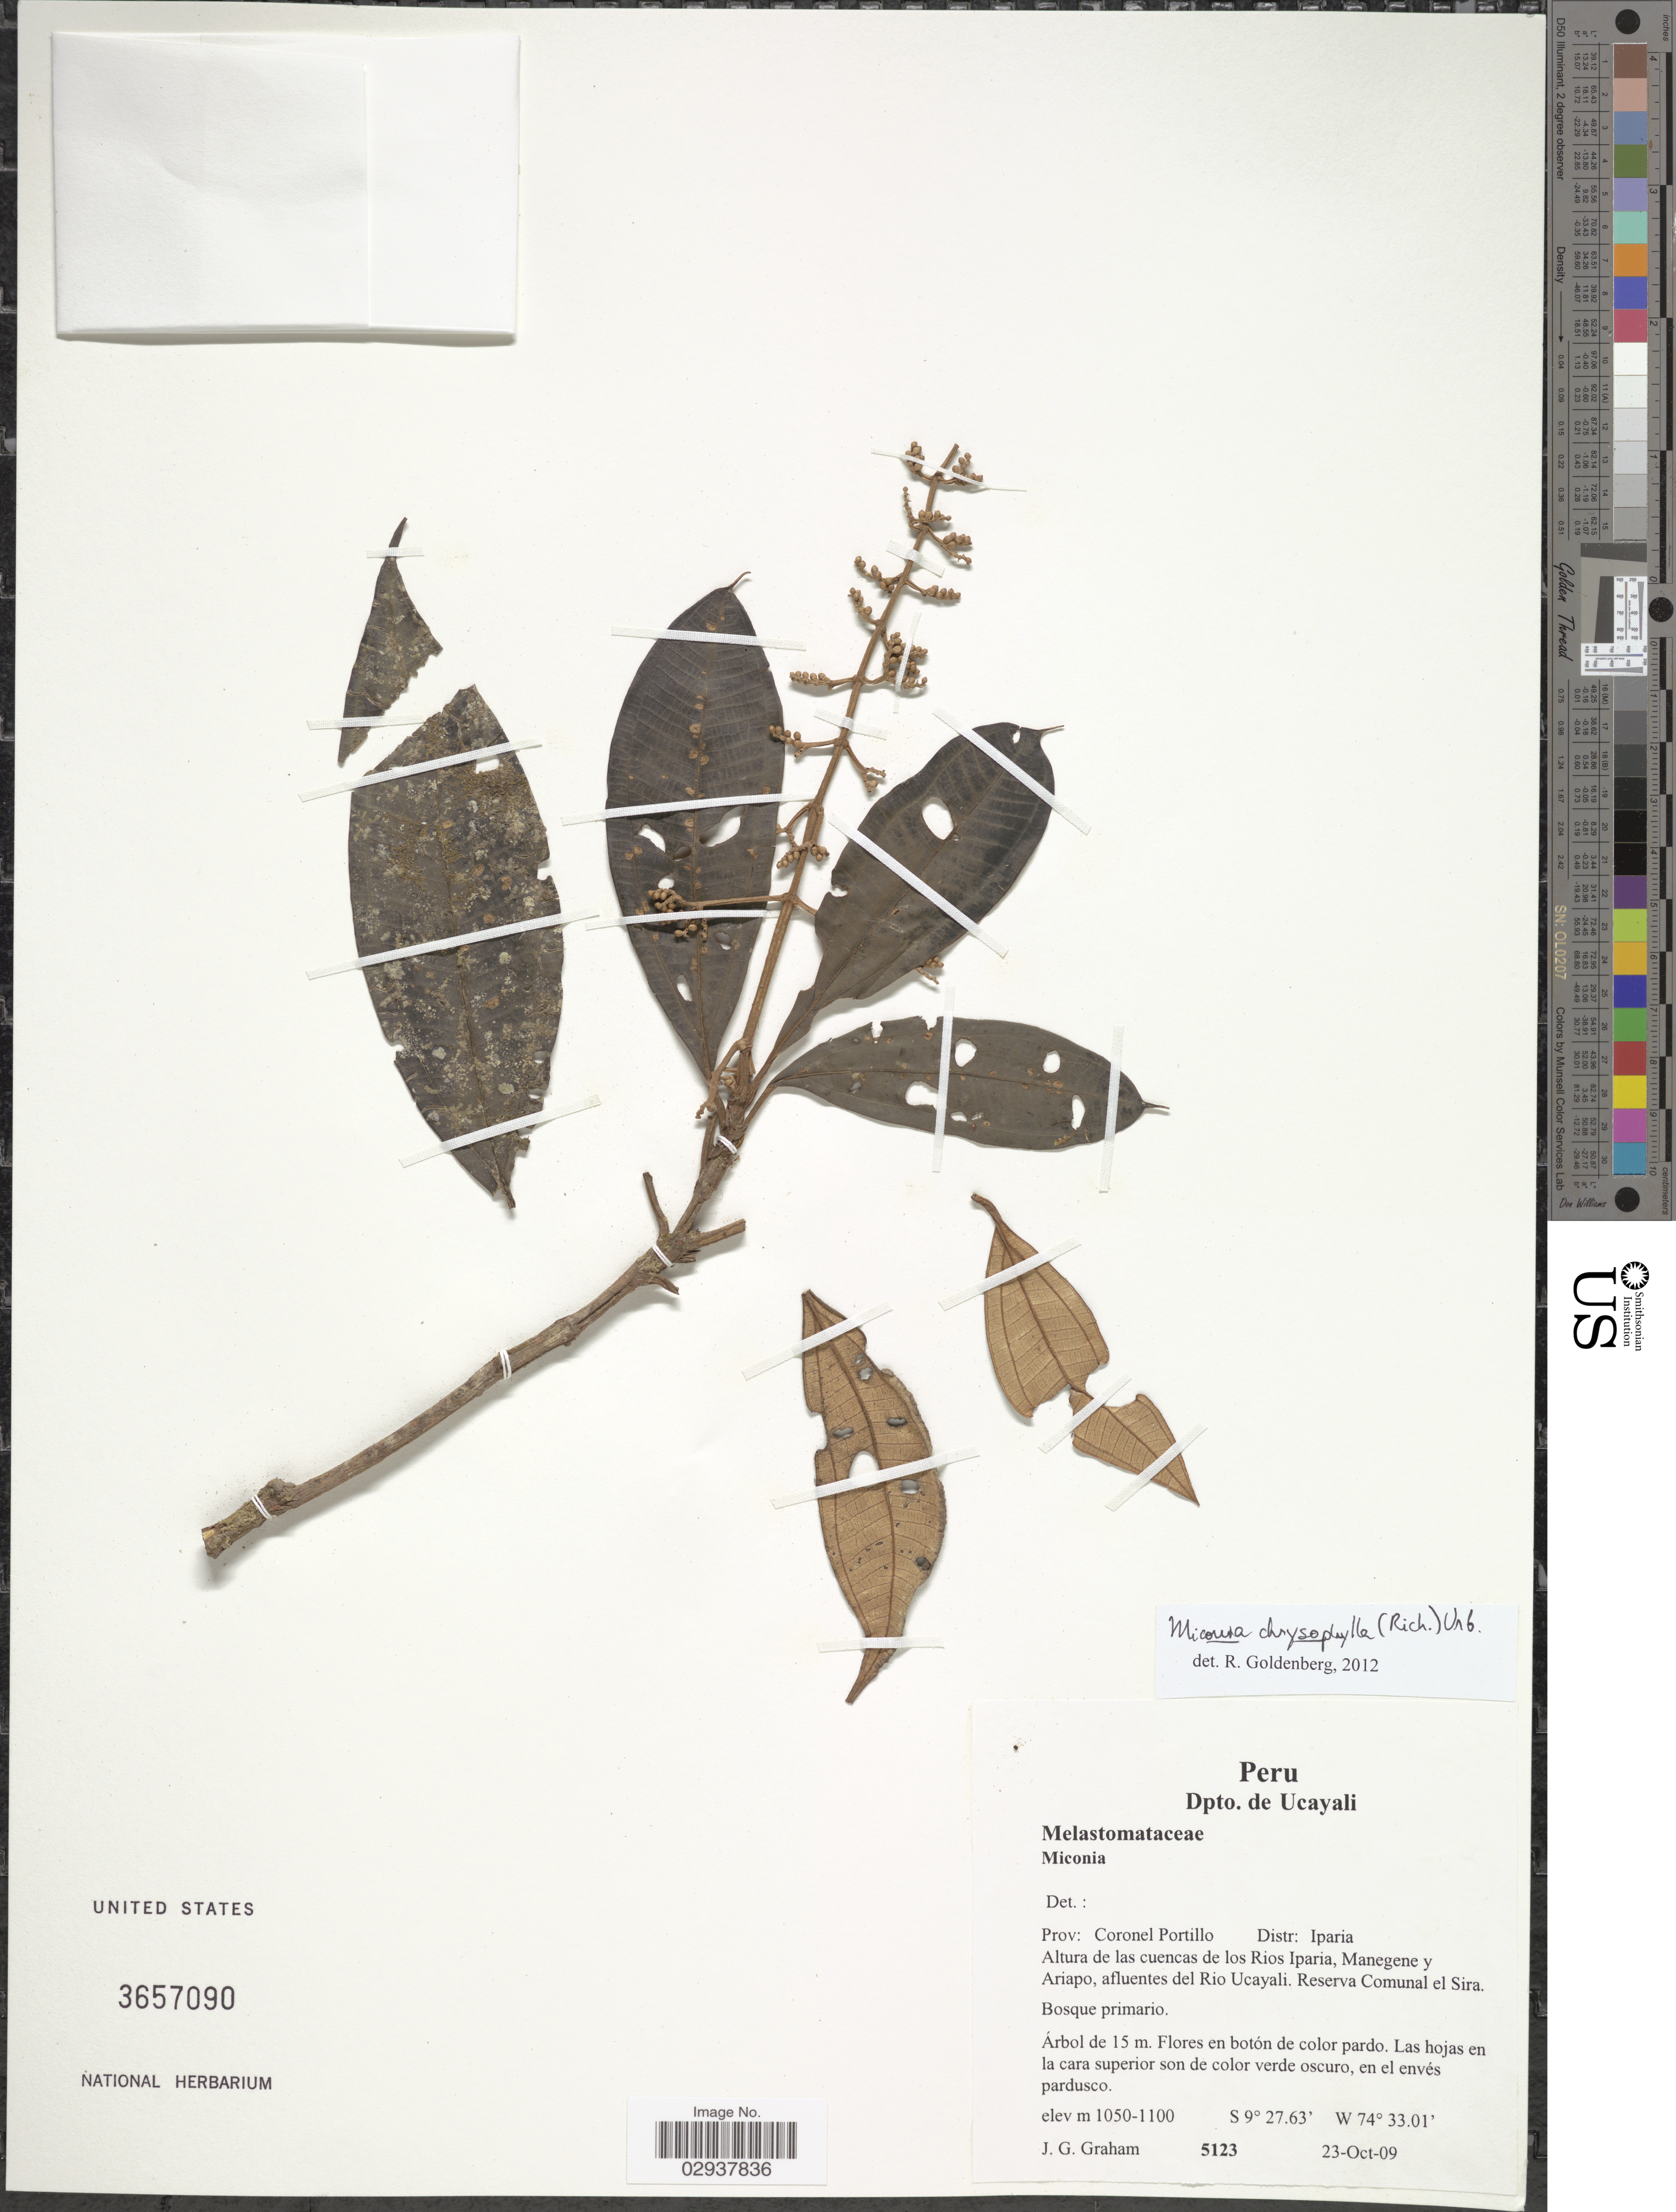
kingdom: Plantae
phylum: Tracheophyta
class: Magnoliopsida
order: Myrtales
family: Melastomataceae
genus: Miconia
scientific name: Miconia chrysophylla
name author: (Rich.) Urb.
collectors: J. Graham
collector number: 5123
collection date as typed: Transcribed d/m/y: 23/10/9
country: Peru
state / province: Ucayali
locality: Dpto. de Ucayali. Prov: Coronel Portillo. Distr: Iparia. Altura de las cuencas de los Rios Iparia, Manegene y Ariapo, afluentes del Rio Ucayali. Reserva Comunal el Sira.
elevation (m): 1050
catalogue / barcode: US 3657090